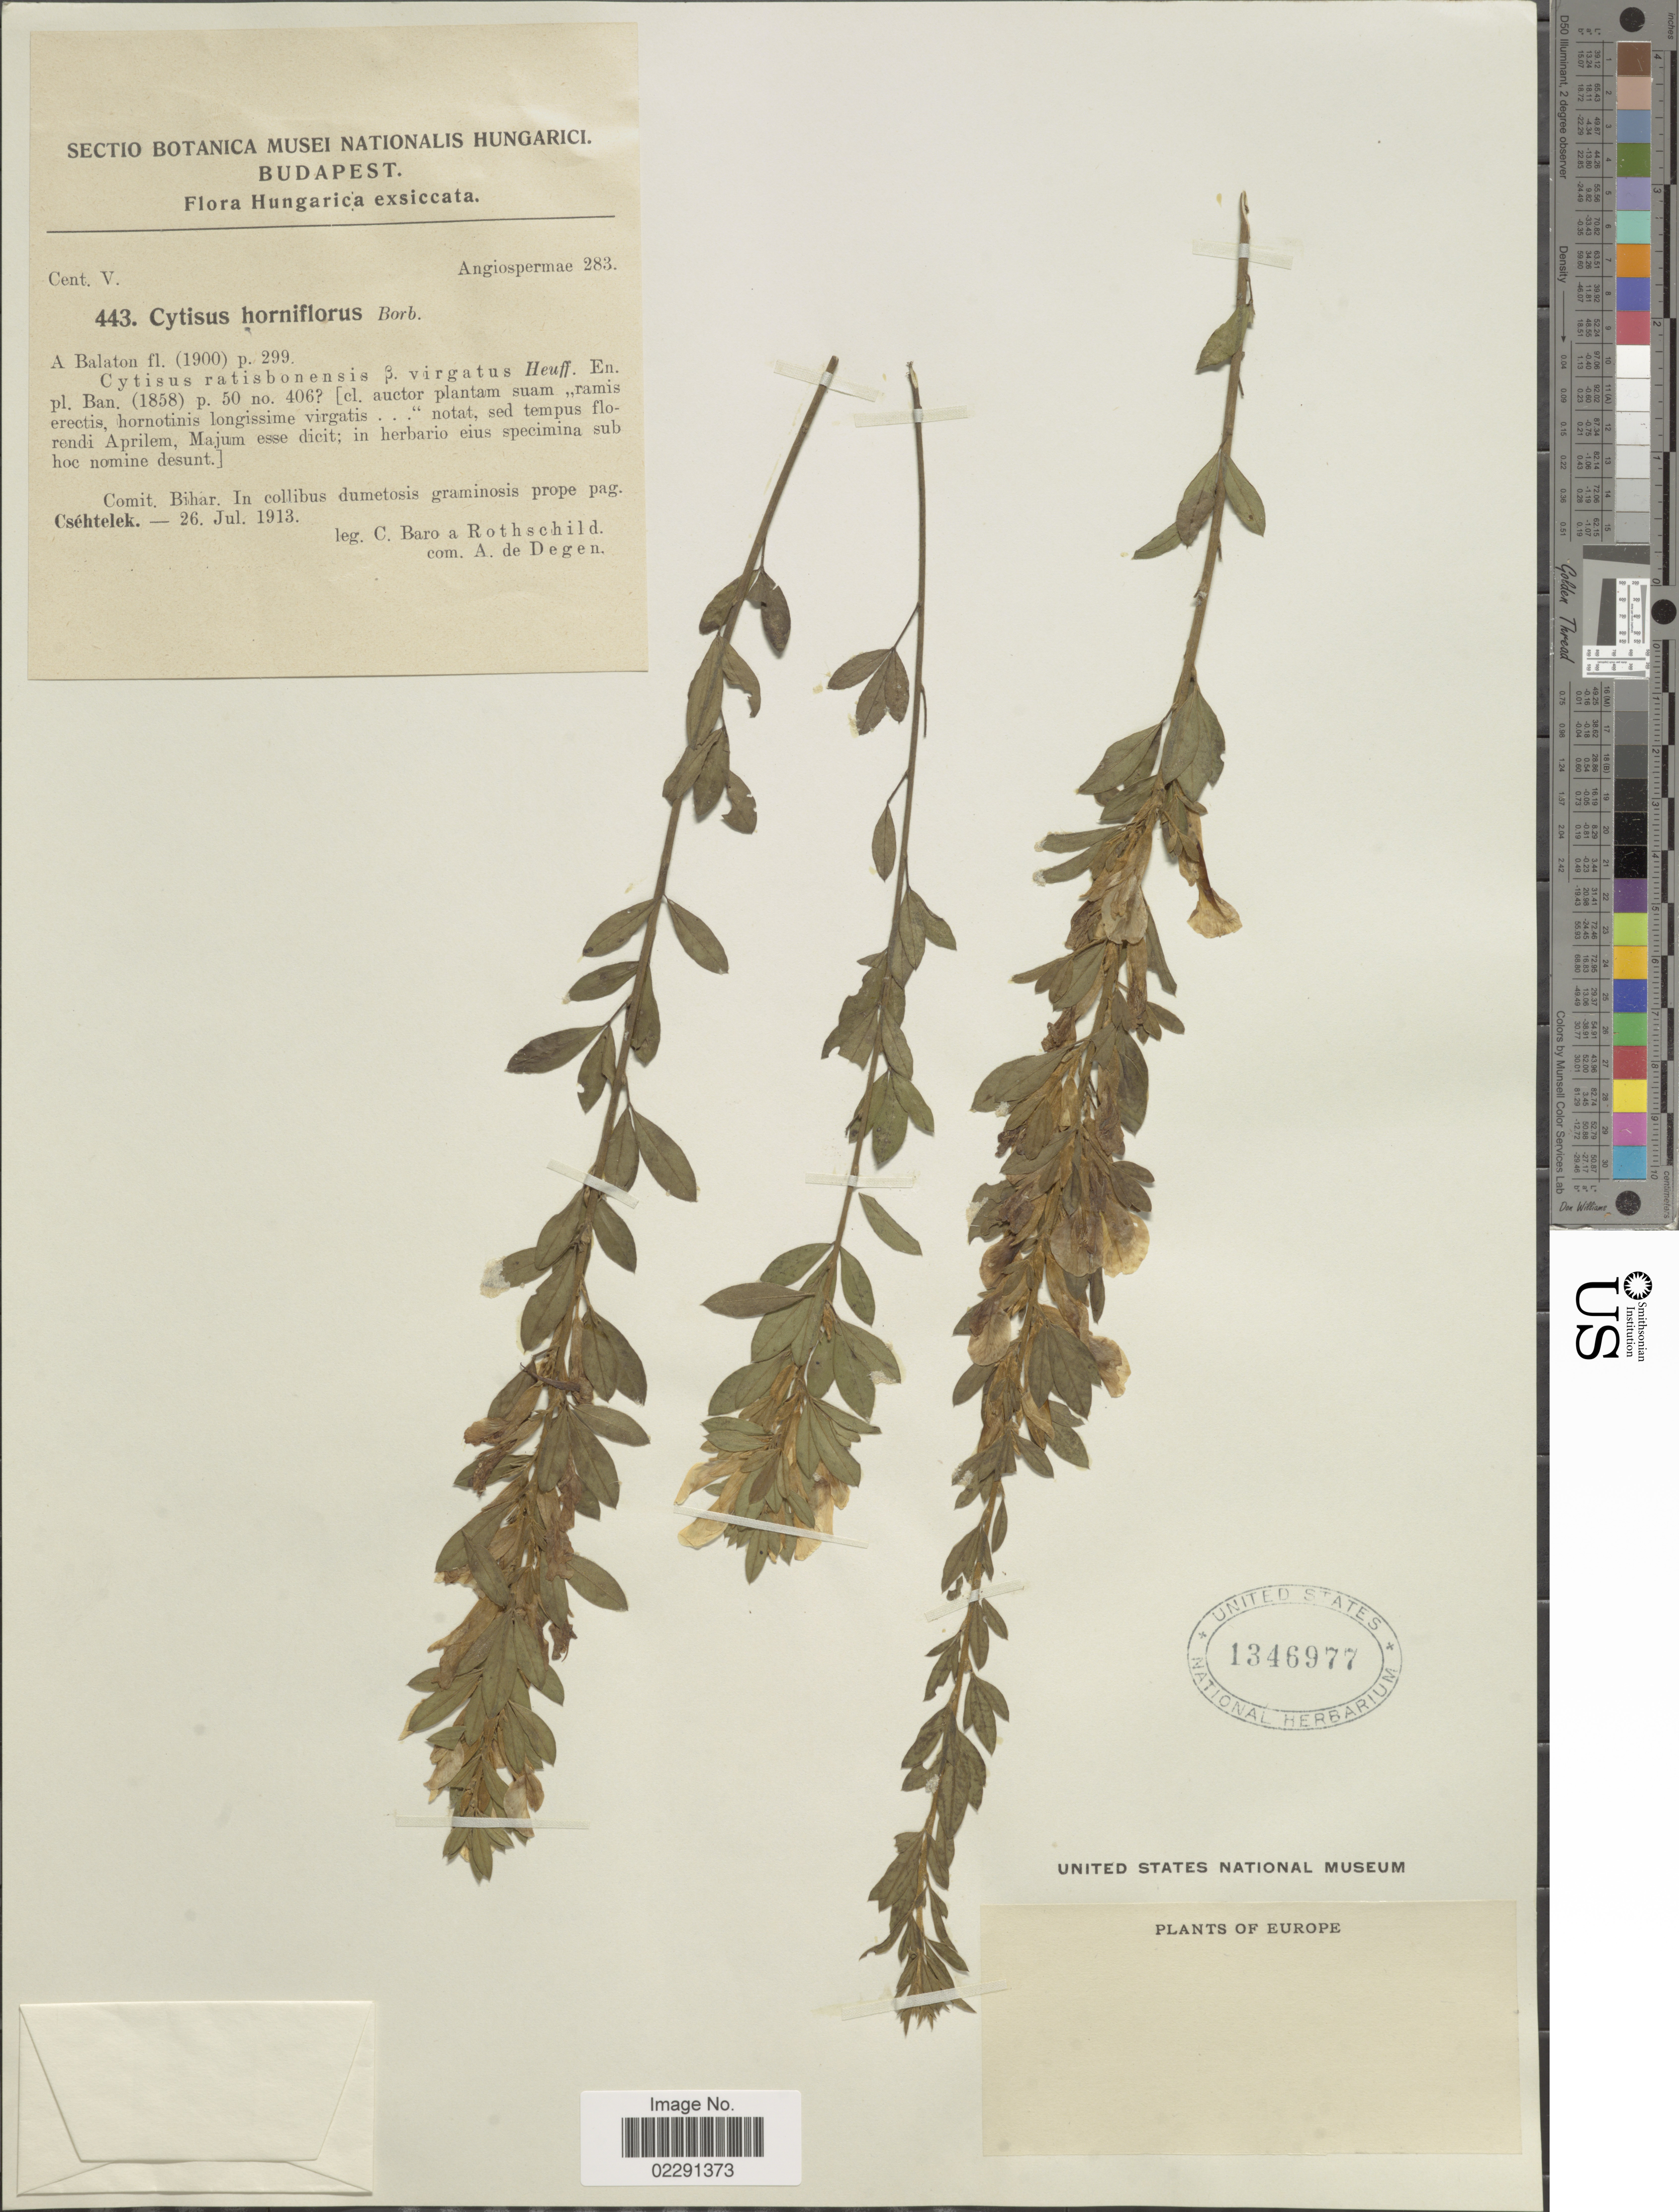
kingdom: Plantae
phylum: Tracheophyta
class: Magnoliopsida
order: Fabales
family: Fabaceae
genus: Cytisus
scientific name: Cytisus ratisbonensis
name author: Schaeff.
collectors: C. Rothschild & A. von Degen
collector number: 443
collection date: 1913-07-26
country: Hungary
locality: Hungarica exsiccata, Comit. Bihar, incollibus dumetosis graminosis prope pag. Csehtelek.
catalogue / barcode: US 1346977